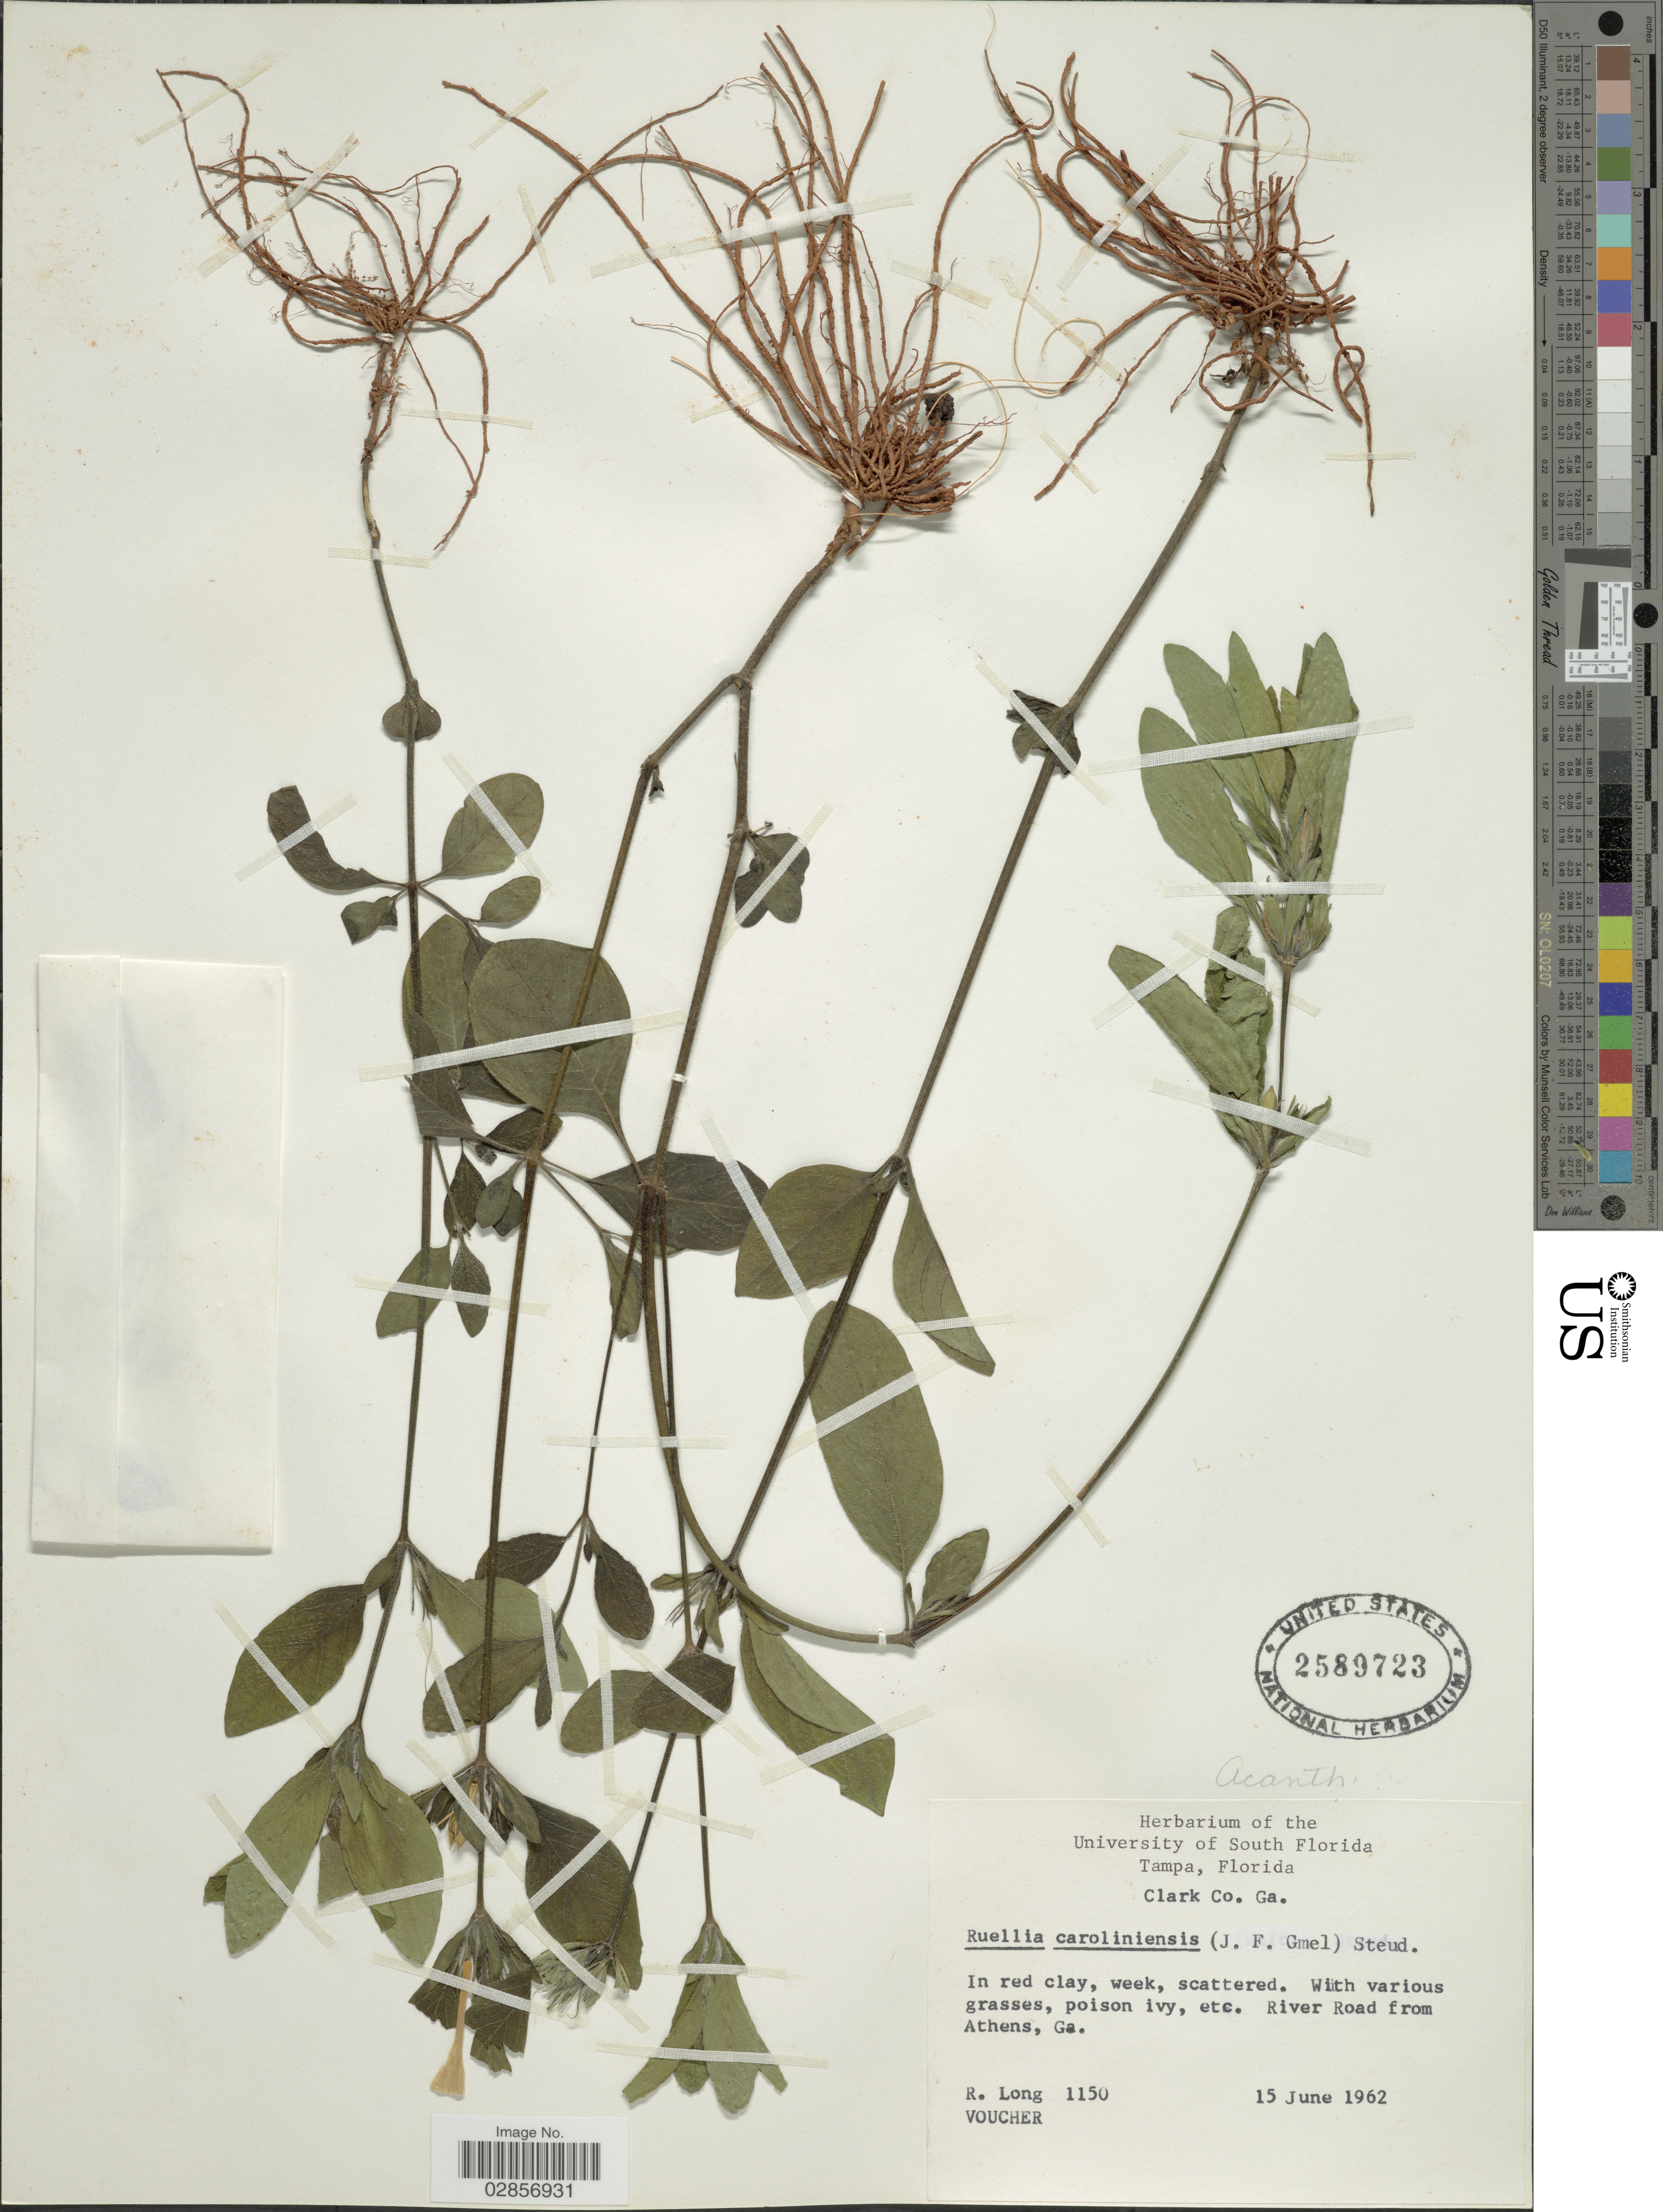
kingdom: Plantae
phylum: Tracheophyta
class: Magnoliopsida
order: Lamiales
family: Acanthaceae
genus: Ruellia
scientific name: Ruellia caroliniensis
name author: (J.F. Gmel.) Steud.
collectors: R. Long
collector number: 1150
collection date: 1962-06-15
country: United States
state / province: Georgia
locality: Clark Co. Ga. River Road from Athens, Ga.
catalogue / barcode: US 2589723